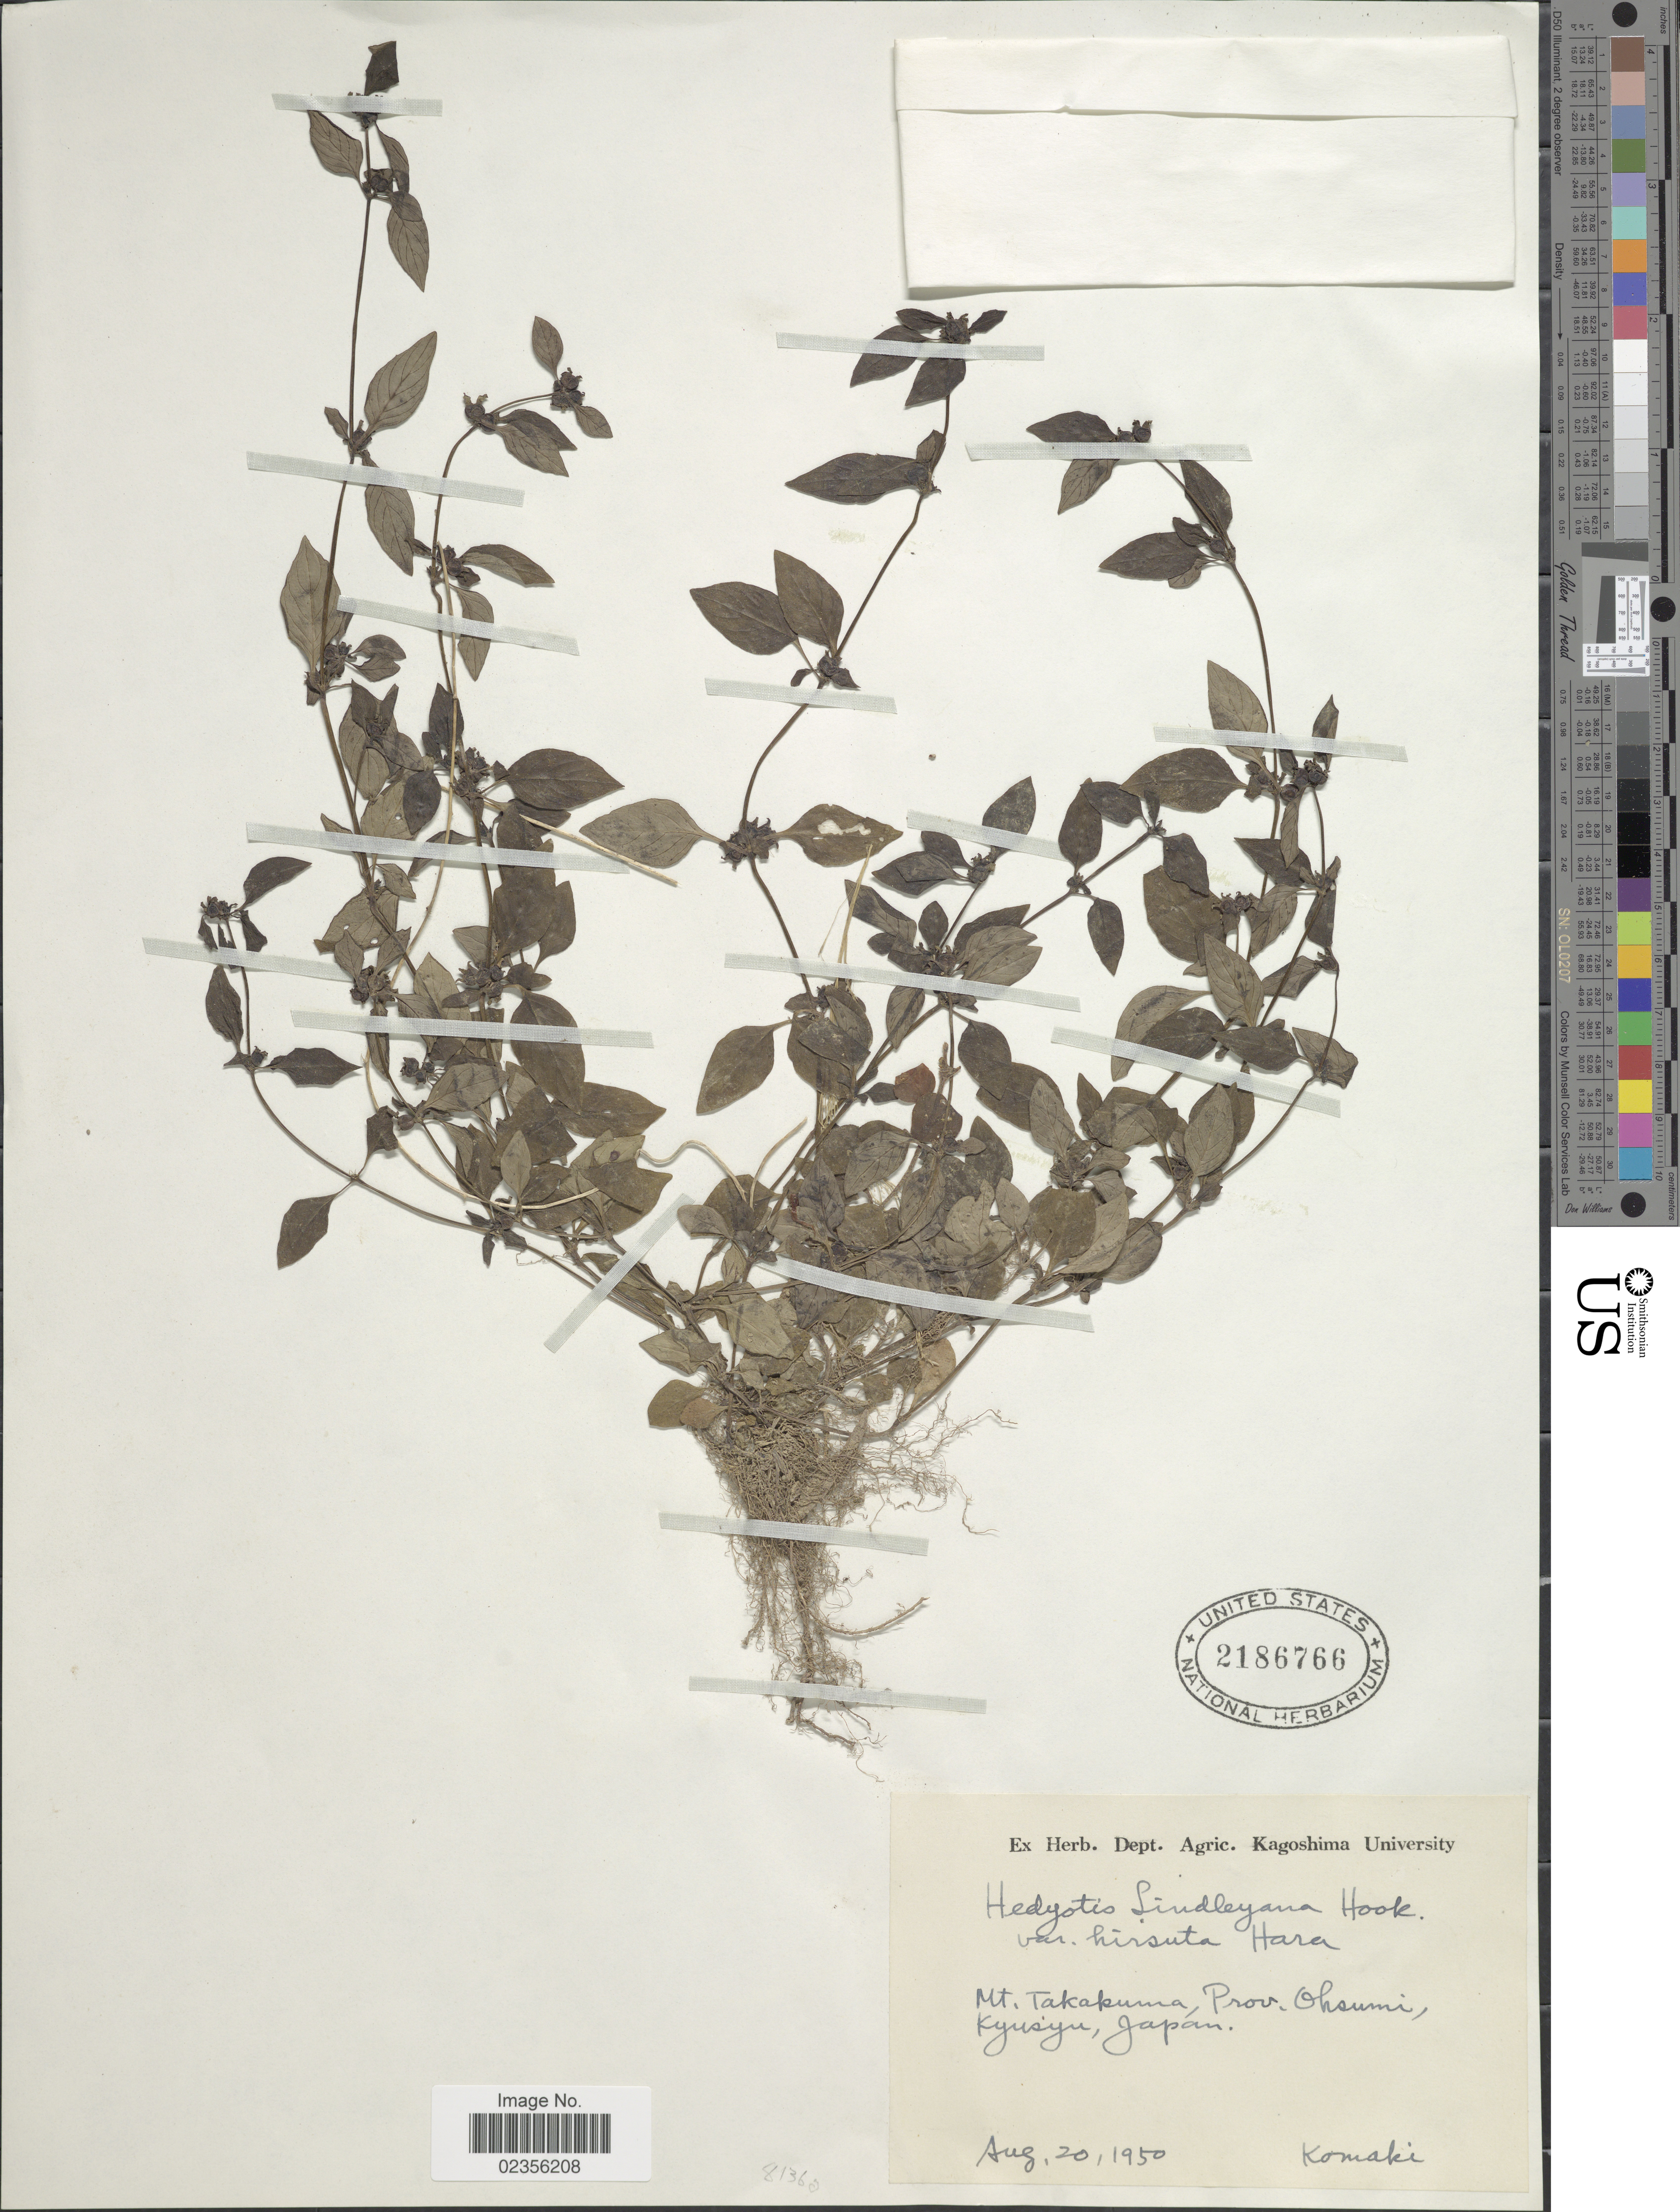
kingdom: Plantae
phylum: Tracheophyta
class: Magnoliopsida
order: Gentianales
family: Rubiaceae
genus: Neanotis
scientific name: Neanotis hirsuta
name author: (L. f.) W.H. Lewis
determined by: Strong, Mark T., (BOT), Smithsonian Institution - National Museum of Natural History (UNITED STATES)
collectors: -. Komaki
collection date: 1950-08-20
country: Japan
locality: Mt. Takapuma, Prov. Ohsumi, Kyusyu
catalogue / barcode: US 2186766